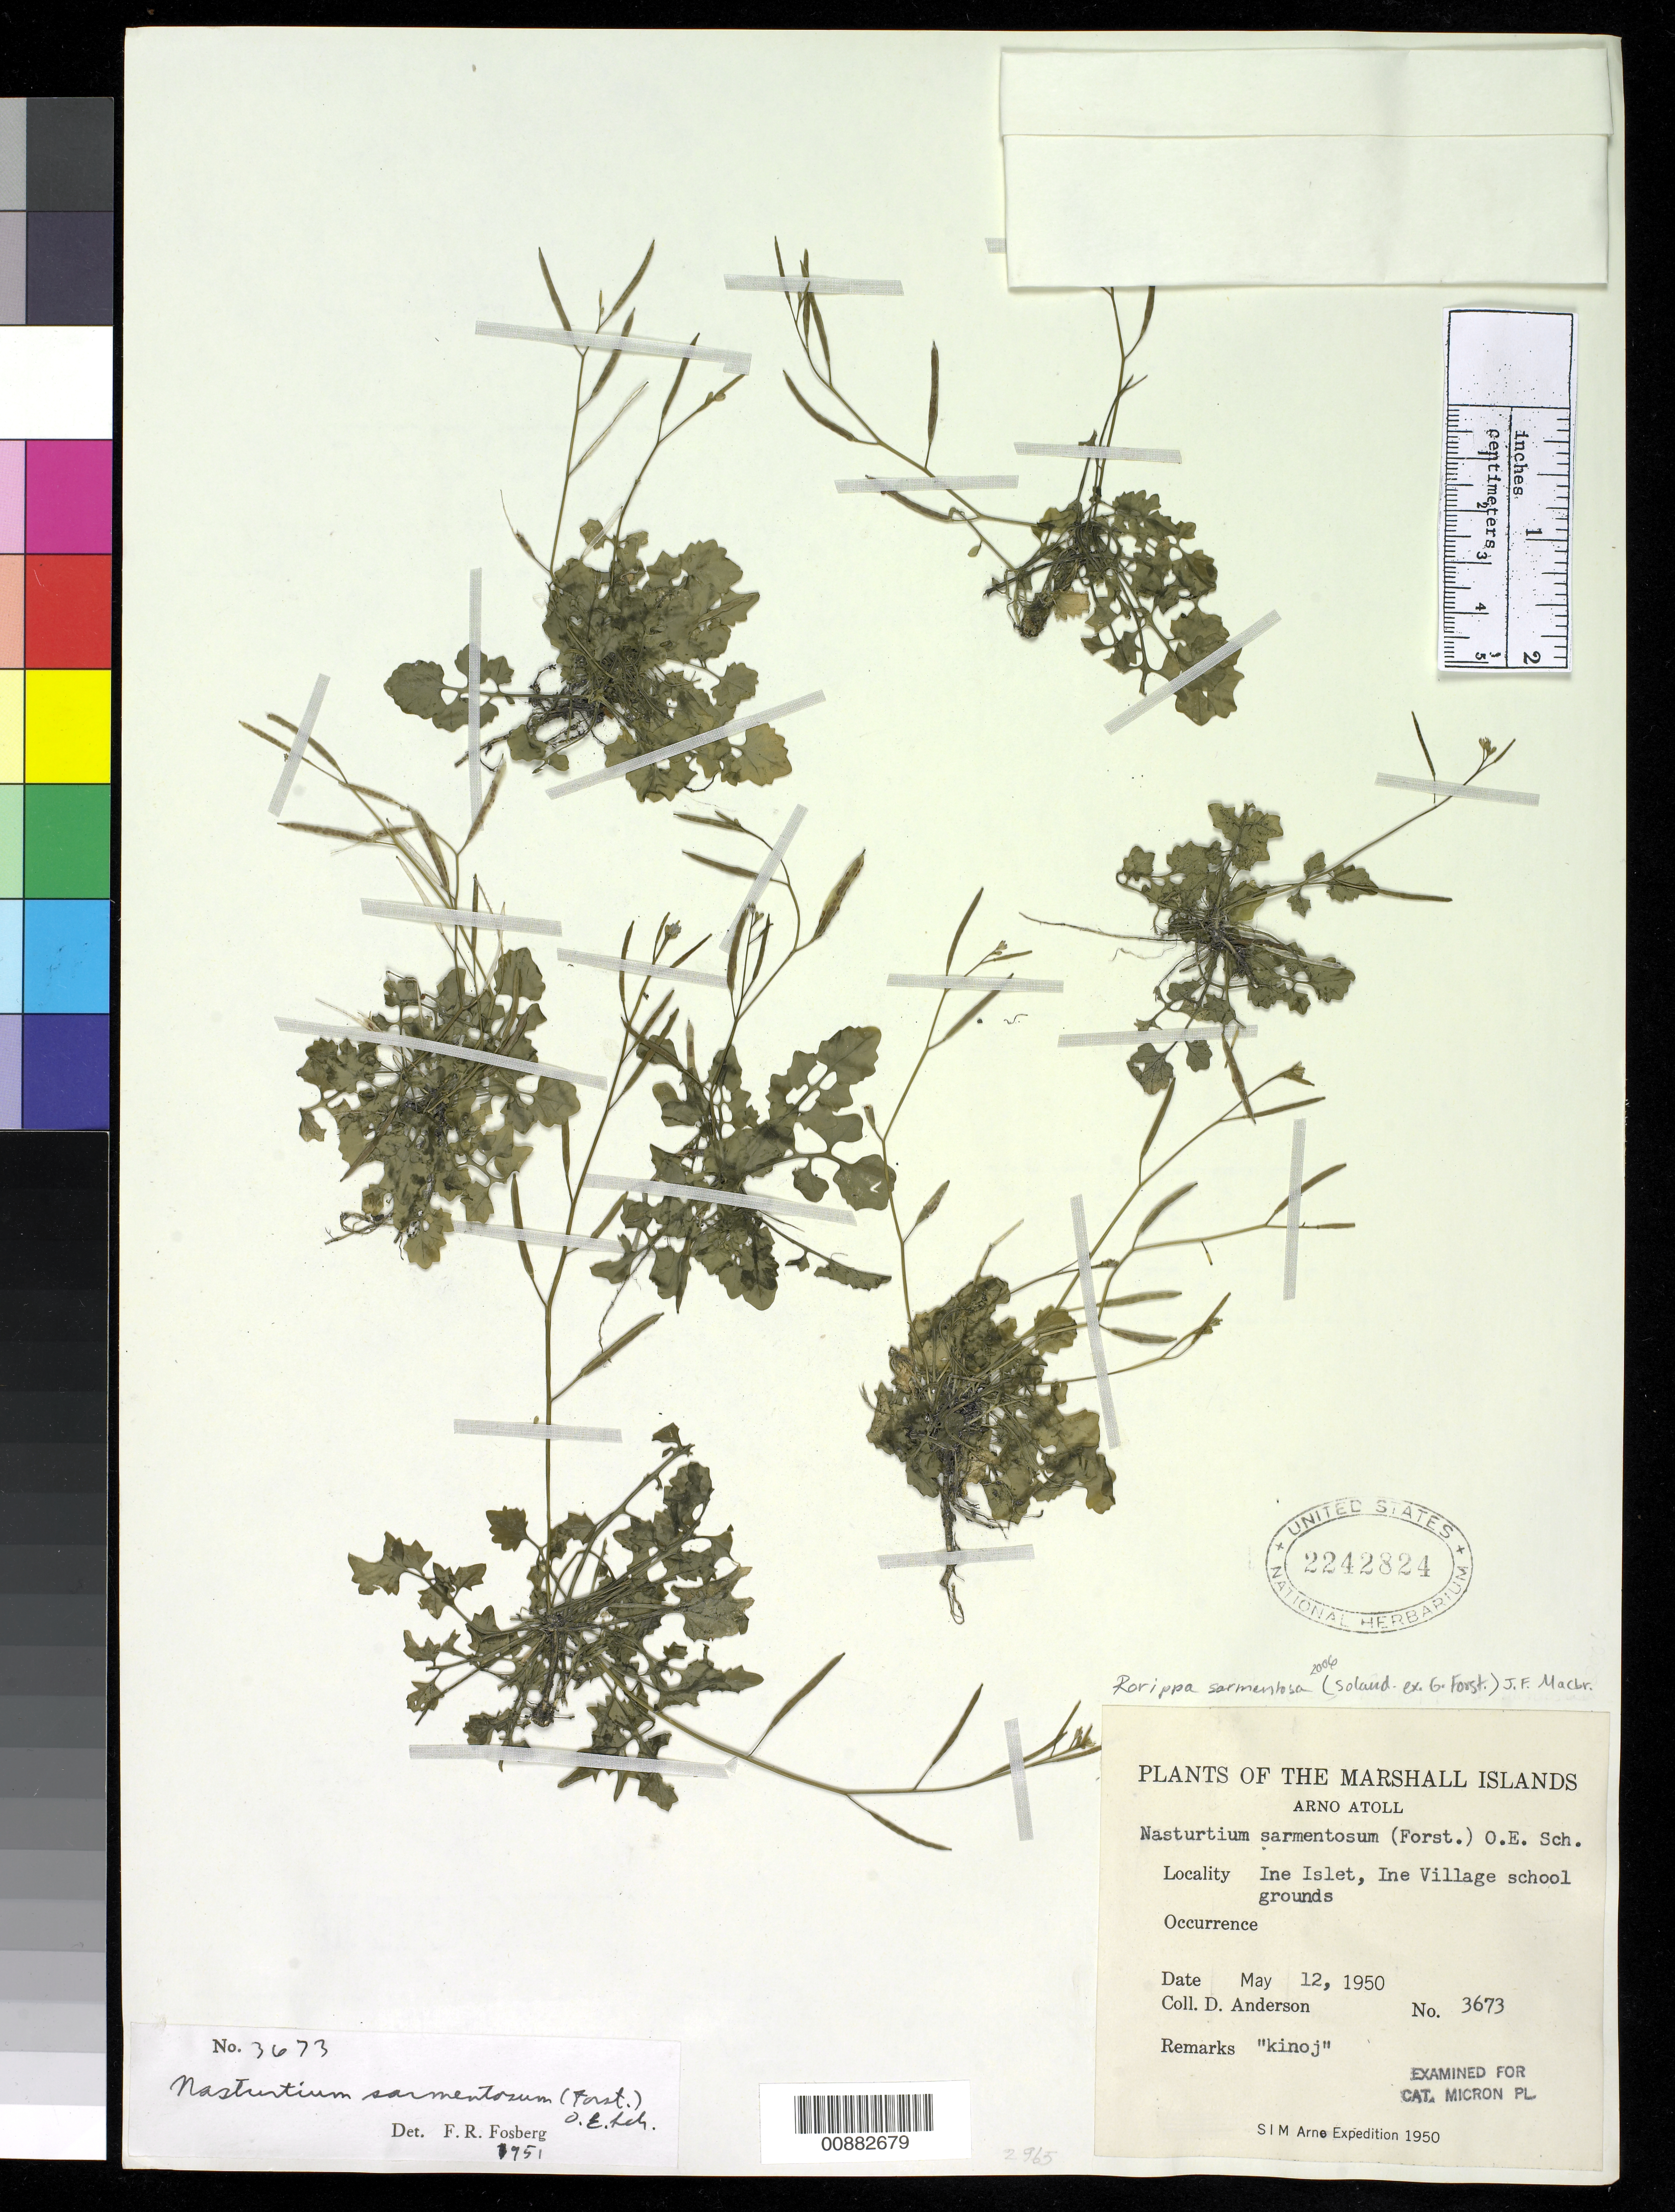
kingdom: Plantae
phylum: Tracheophyta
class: Magnoliopsida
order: Brassicales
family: Brassicaceae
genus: Rorippa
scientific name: Rorippa sarmentosa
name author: (Sol. ex G. Forst.) J.F. Macbr.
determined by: Strong, M. T., (US), Smithsonian Institution - National Museum of Natural History (UNITED STATES)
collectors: D. Anderson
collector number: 3673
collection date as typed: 12 May 1950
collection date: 1950-05-12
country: Marshall Islands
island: Arno Atoll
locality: Ine Islet, Ine Village School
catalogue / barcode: US 2242824